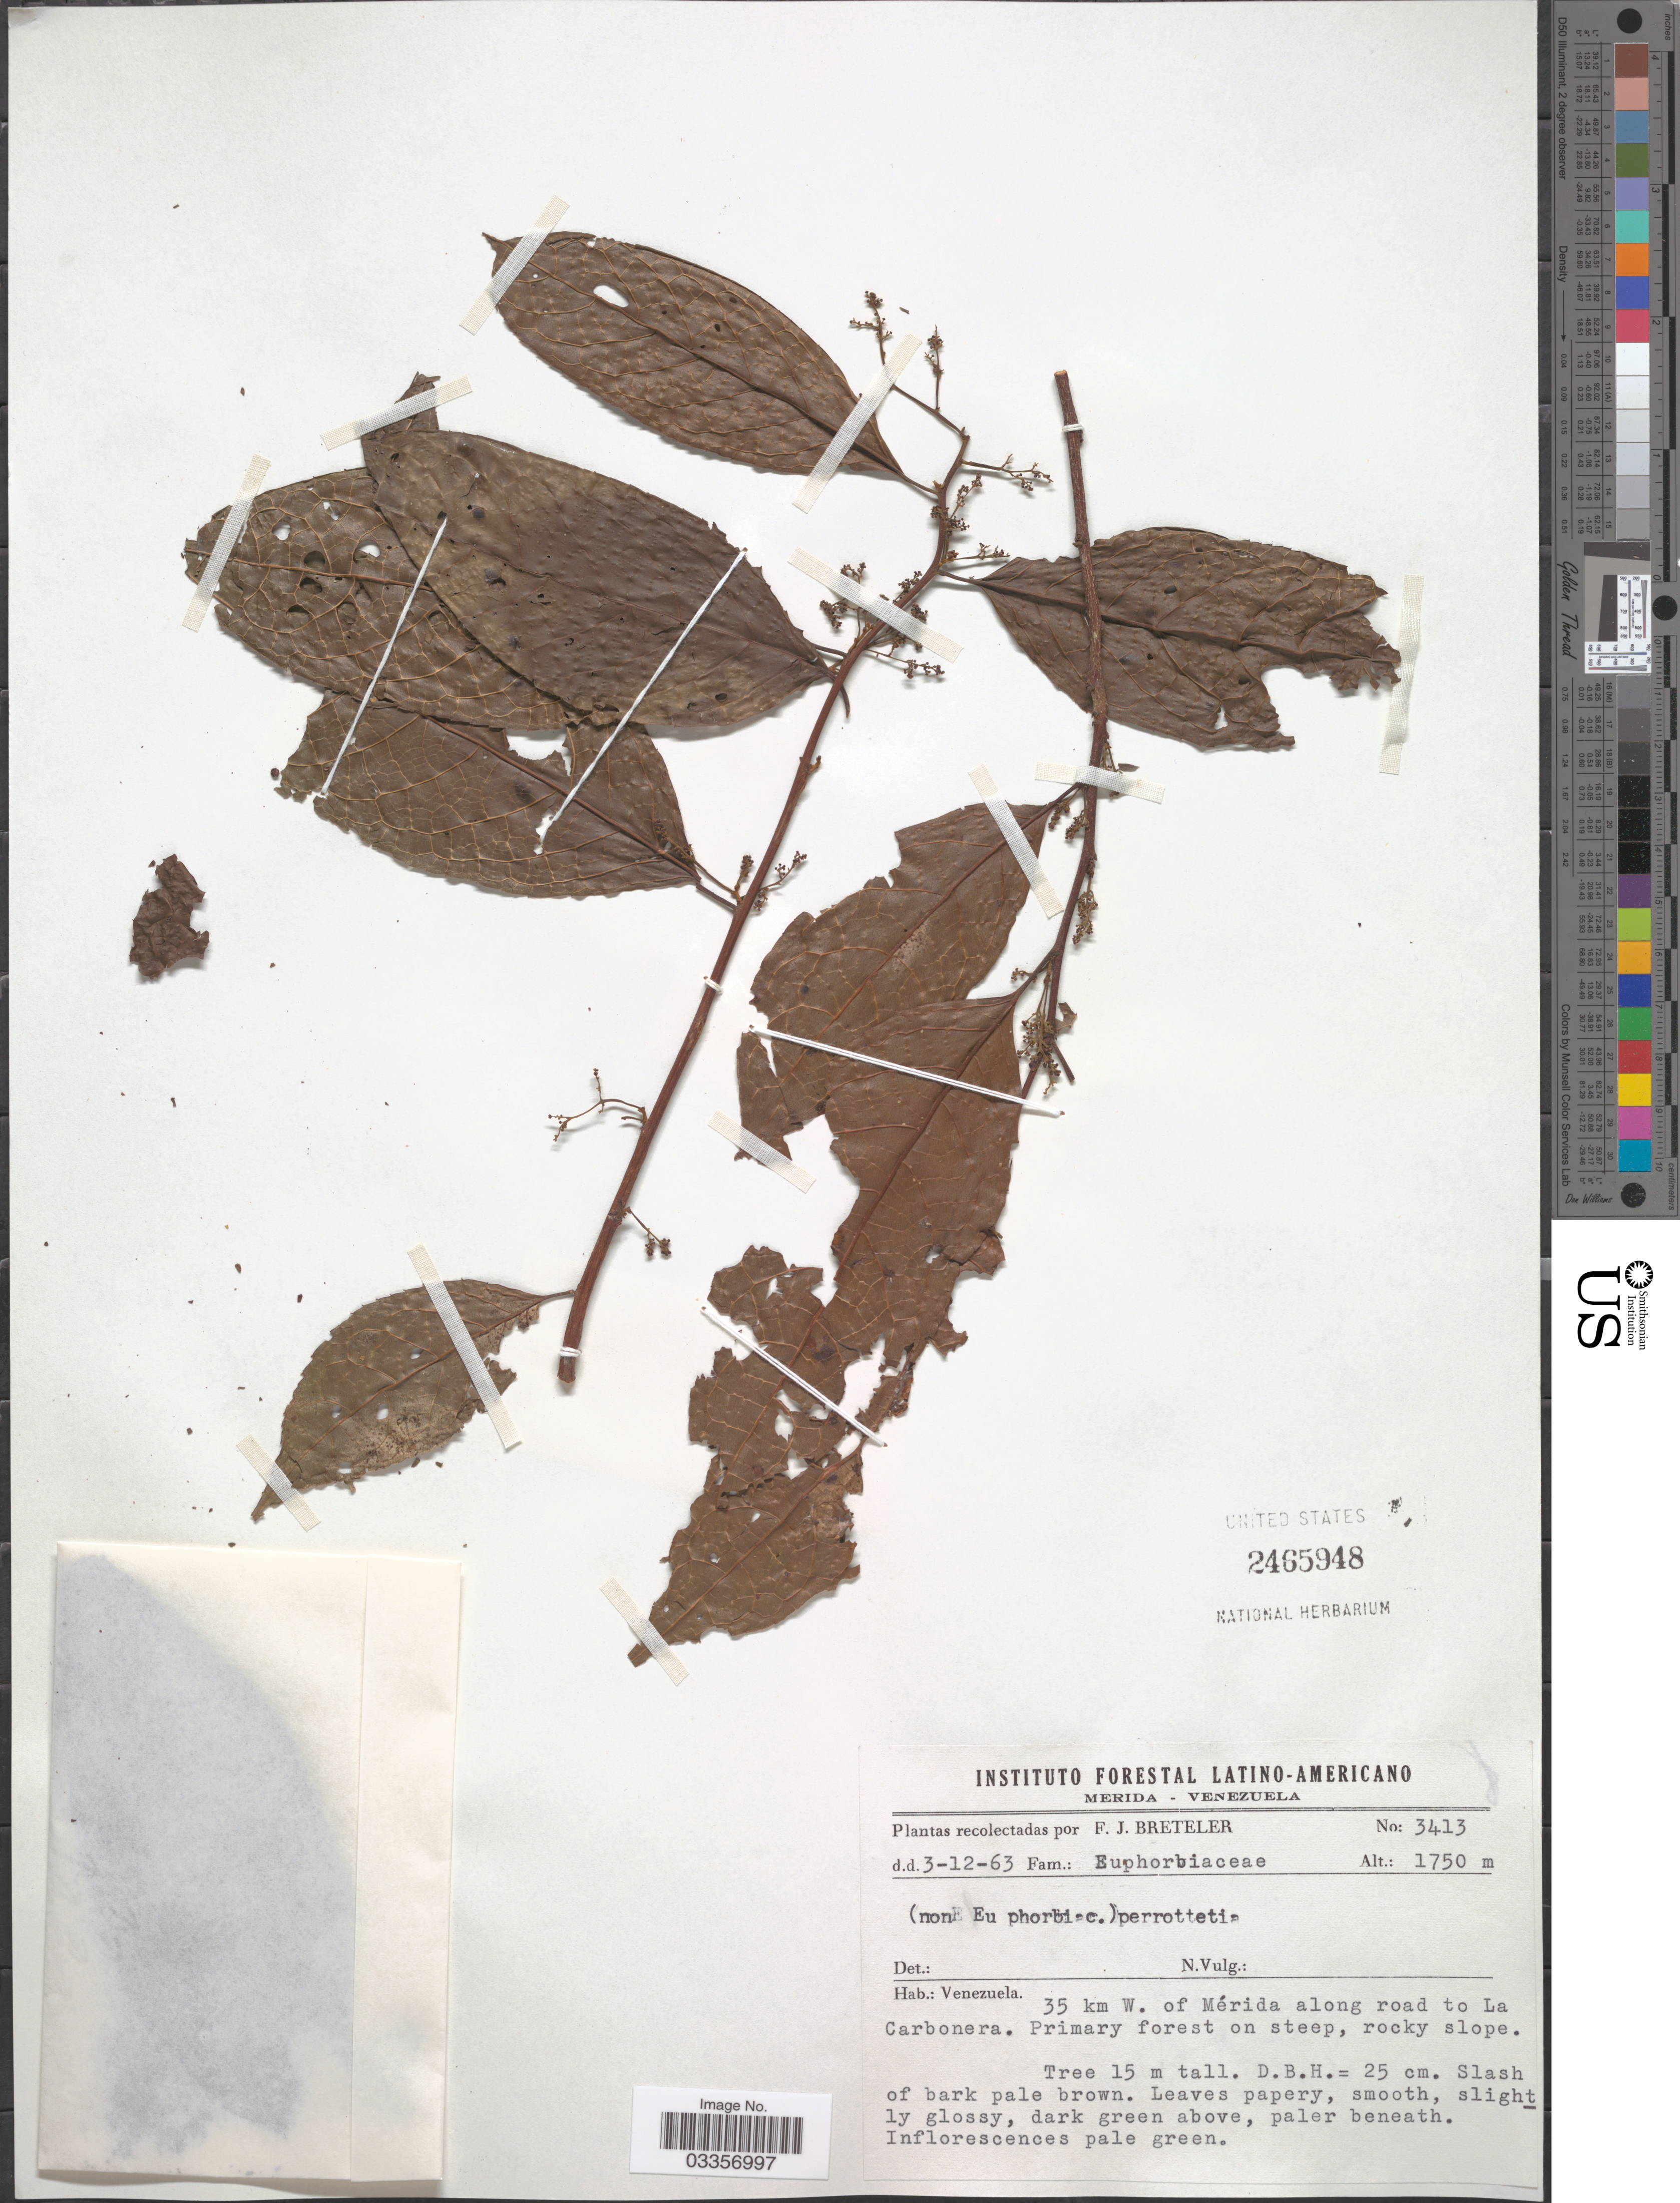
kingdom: Plantae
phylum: Tracheophyta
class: Magnoliopsida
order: Huerteales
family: Dipentodontaceae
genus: Perrottetia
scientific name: Perrottetia sp.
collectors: F. J. Breteler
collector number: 3413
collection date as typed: Transcribed d/m/y: 3/12/63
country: Venezuela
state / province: Mérida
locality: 35 km W. of Mérida along road to La Carbonera.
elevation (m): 1750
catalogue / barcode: US 2465948